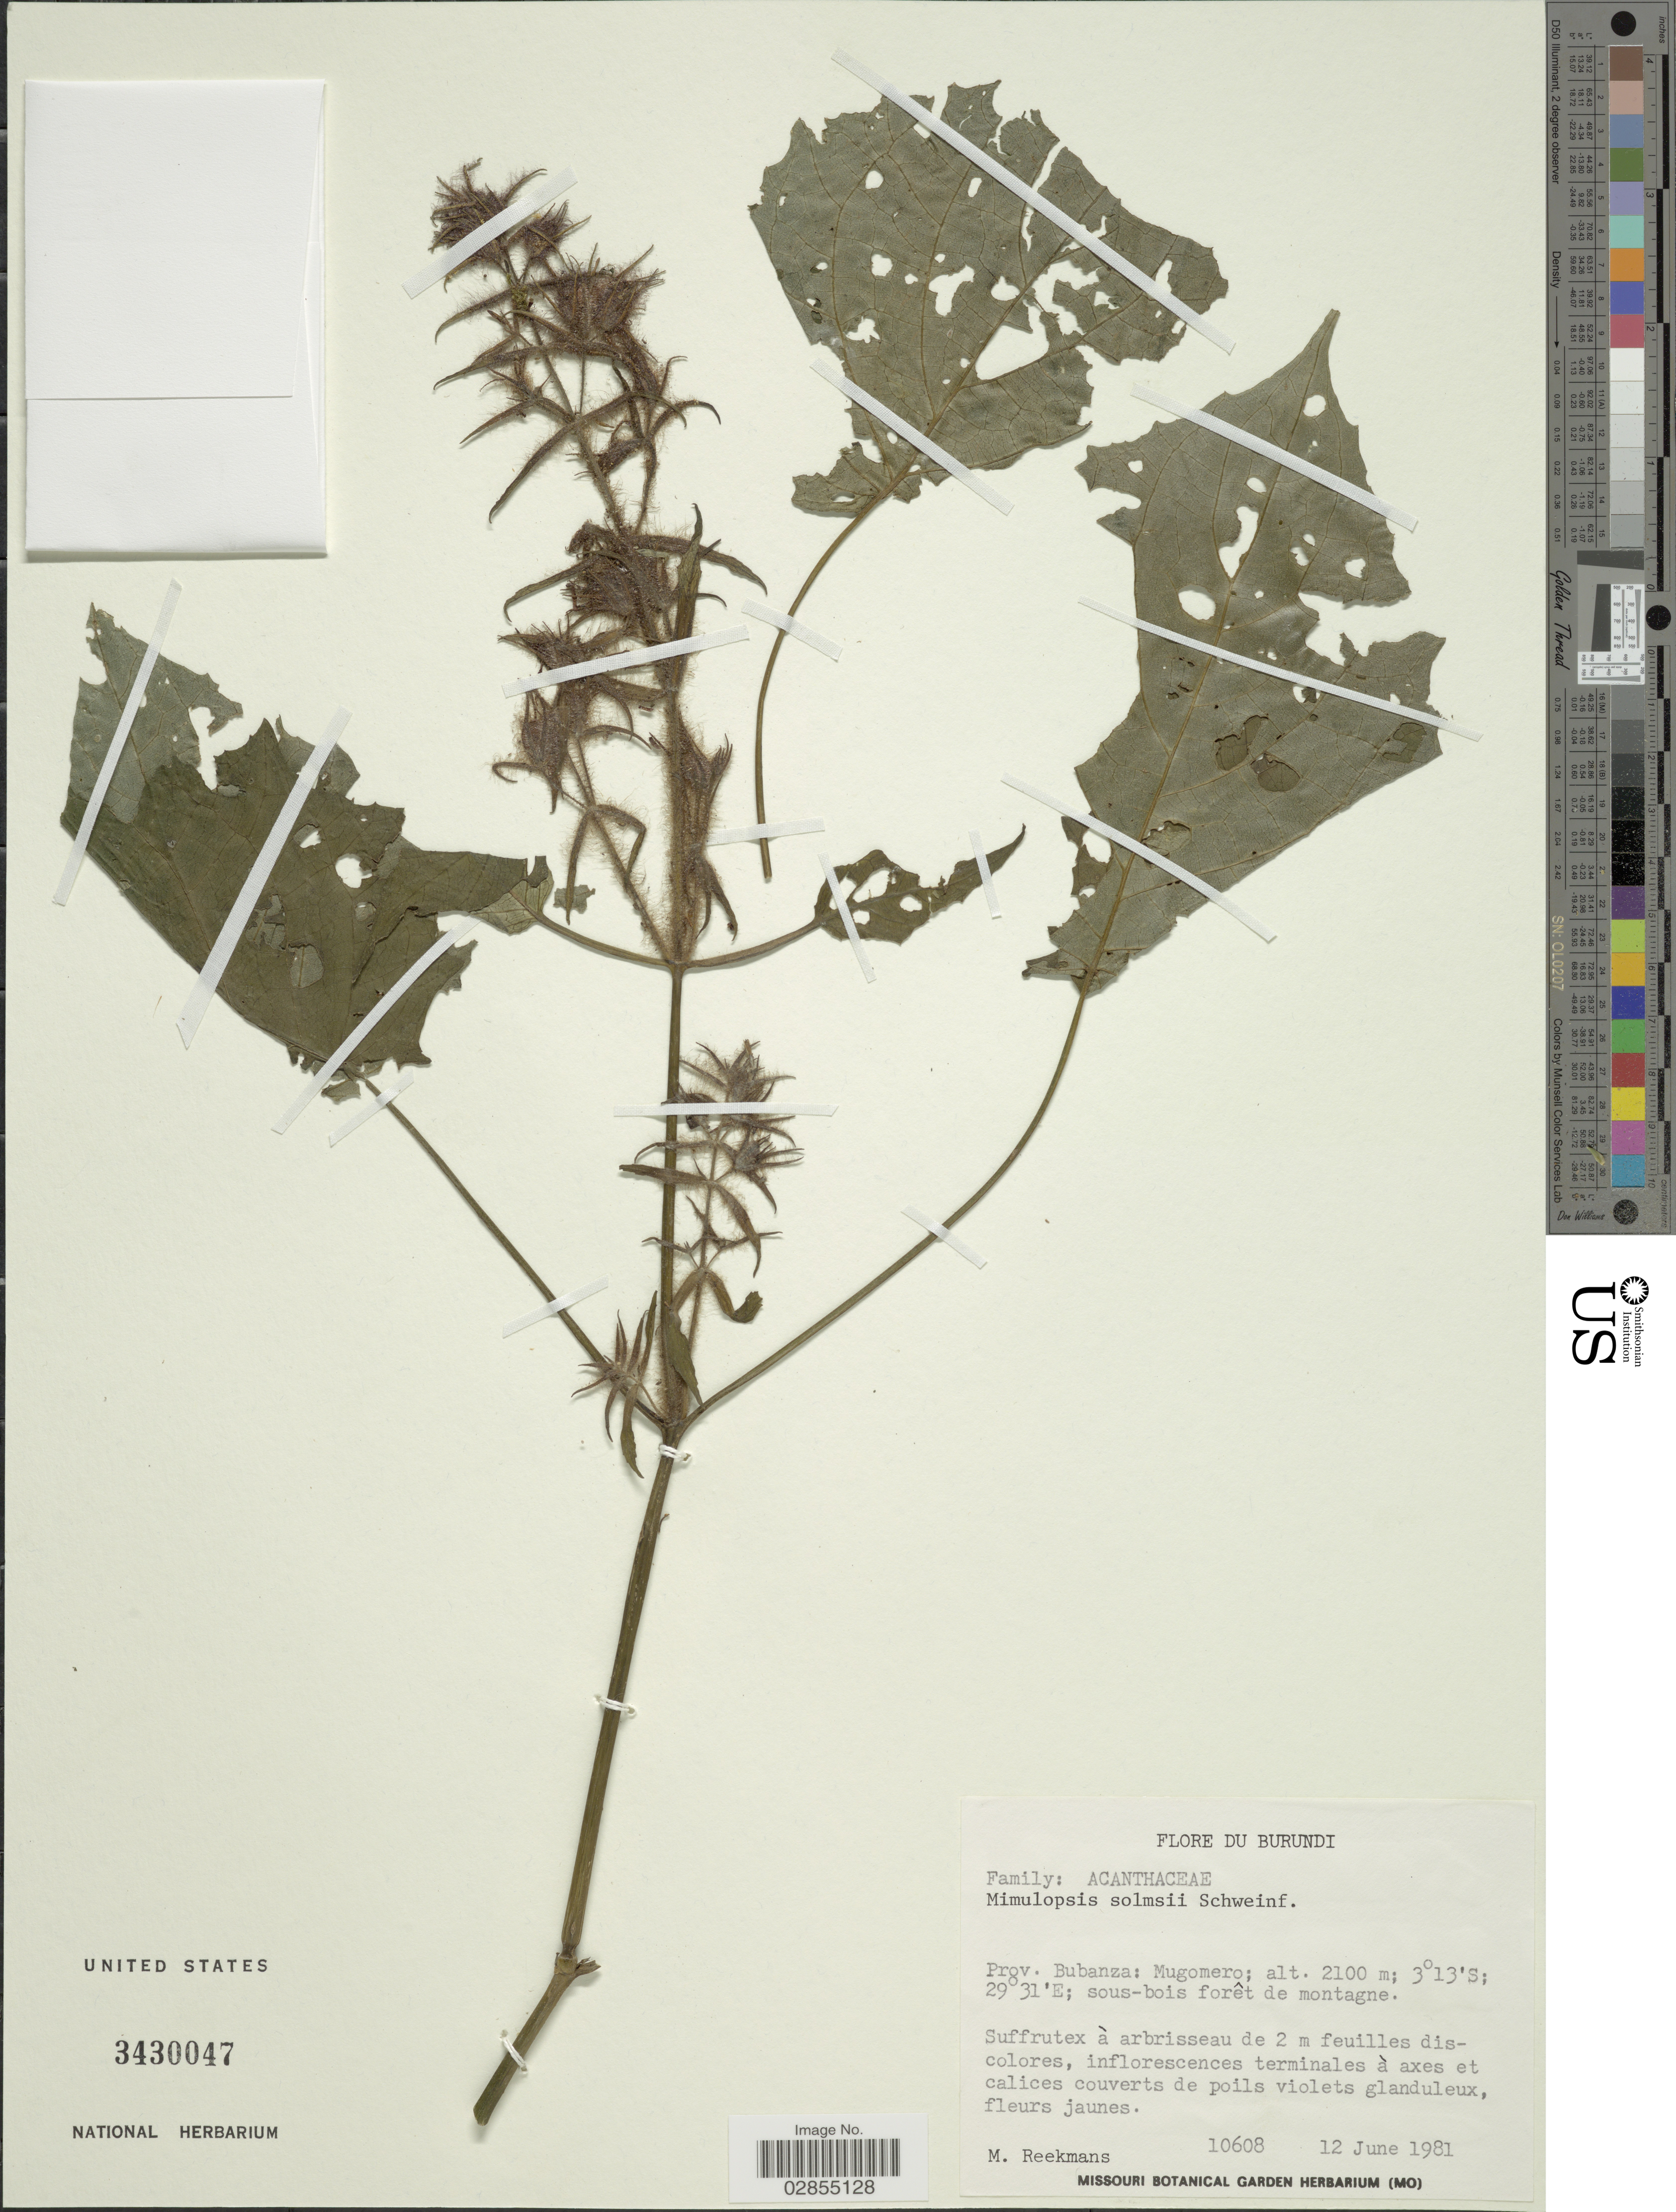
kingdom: Plantae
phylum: Tracheophyta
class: Magnoliopsida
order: Lamiales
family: Acanthaceae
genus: Mimulopsis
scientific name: Mimulopsis solmsii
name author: Schweinf.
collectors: M. Reekmans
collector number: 10608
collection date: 1981-06-12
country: Burundi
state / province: Bubanza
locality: Mugomero.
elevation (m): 2100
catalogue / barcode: US 3430047